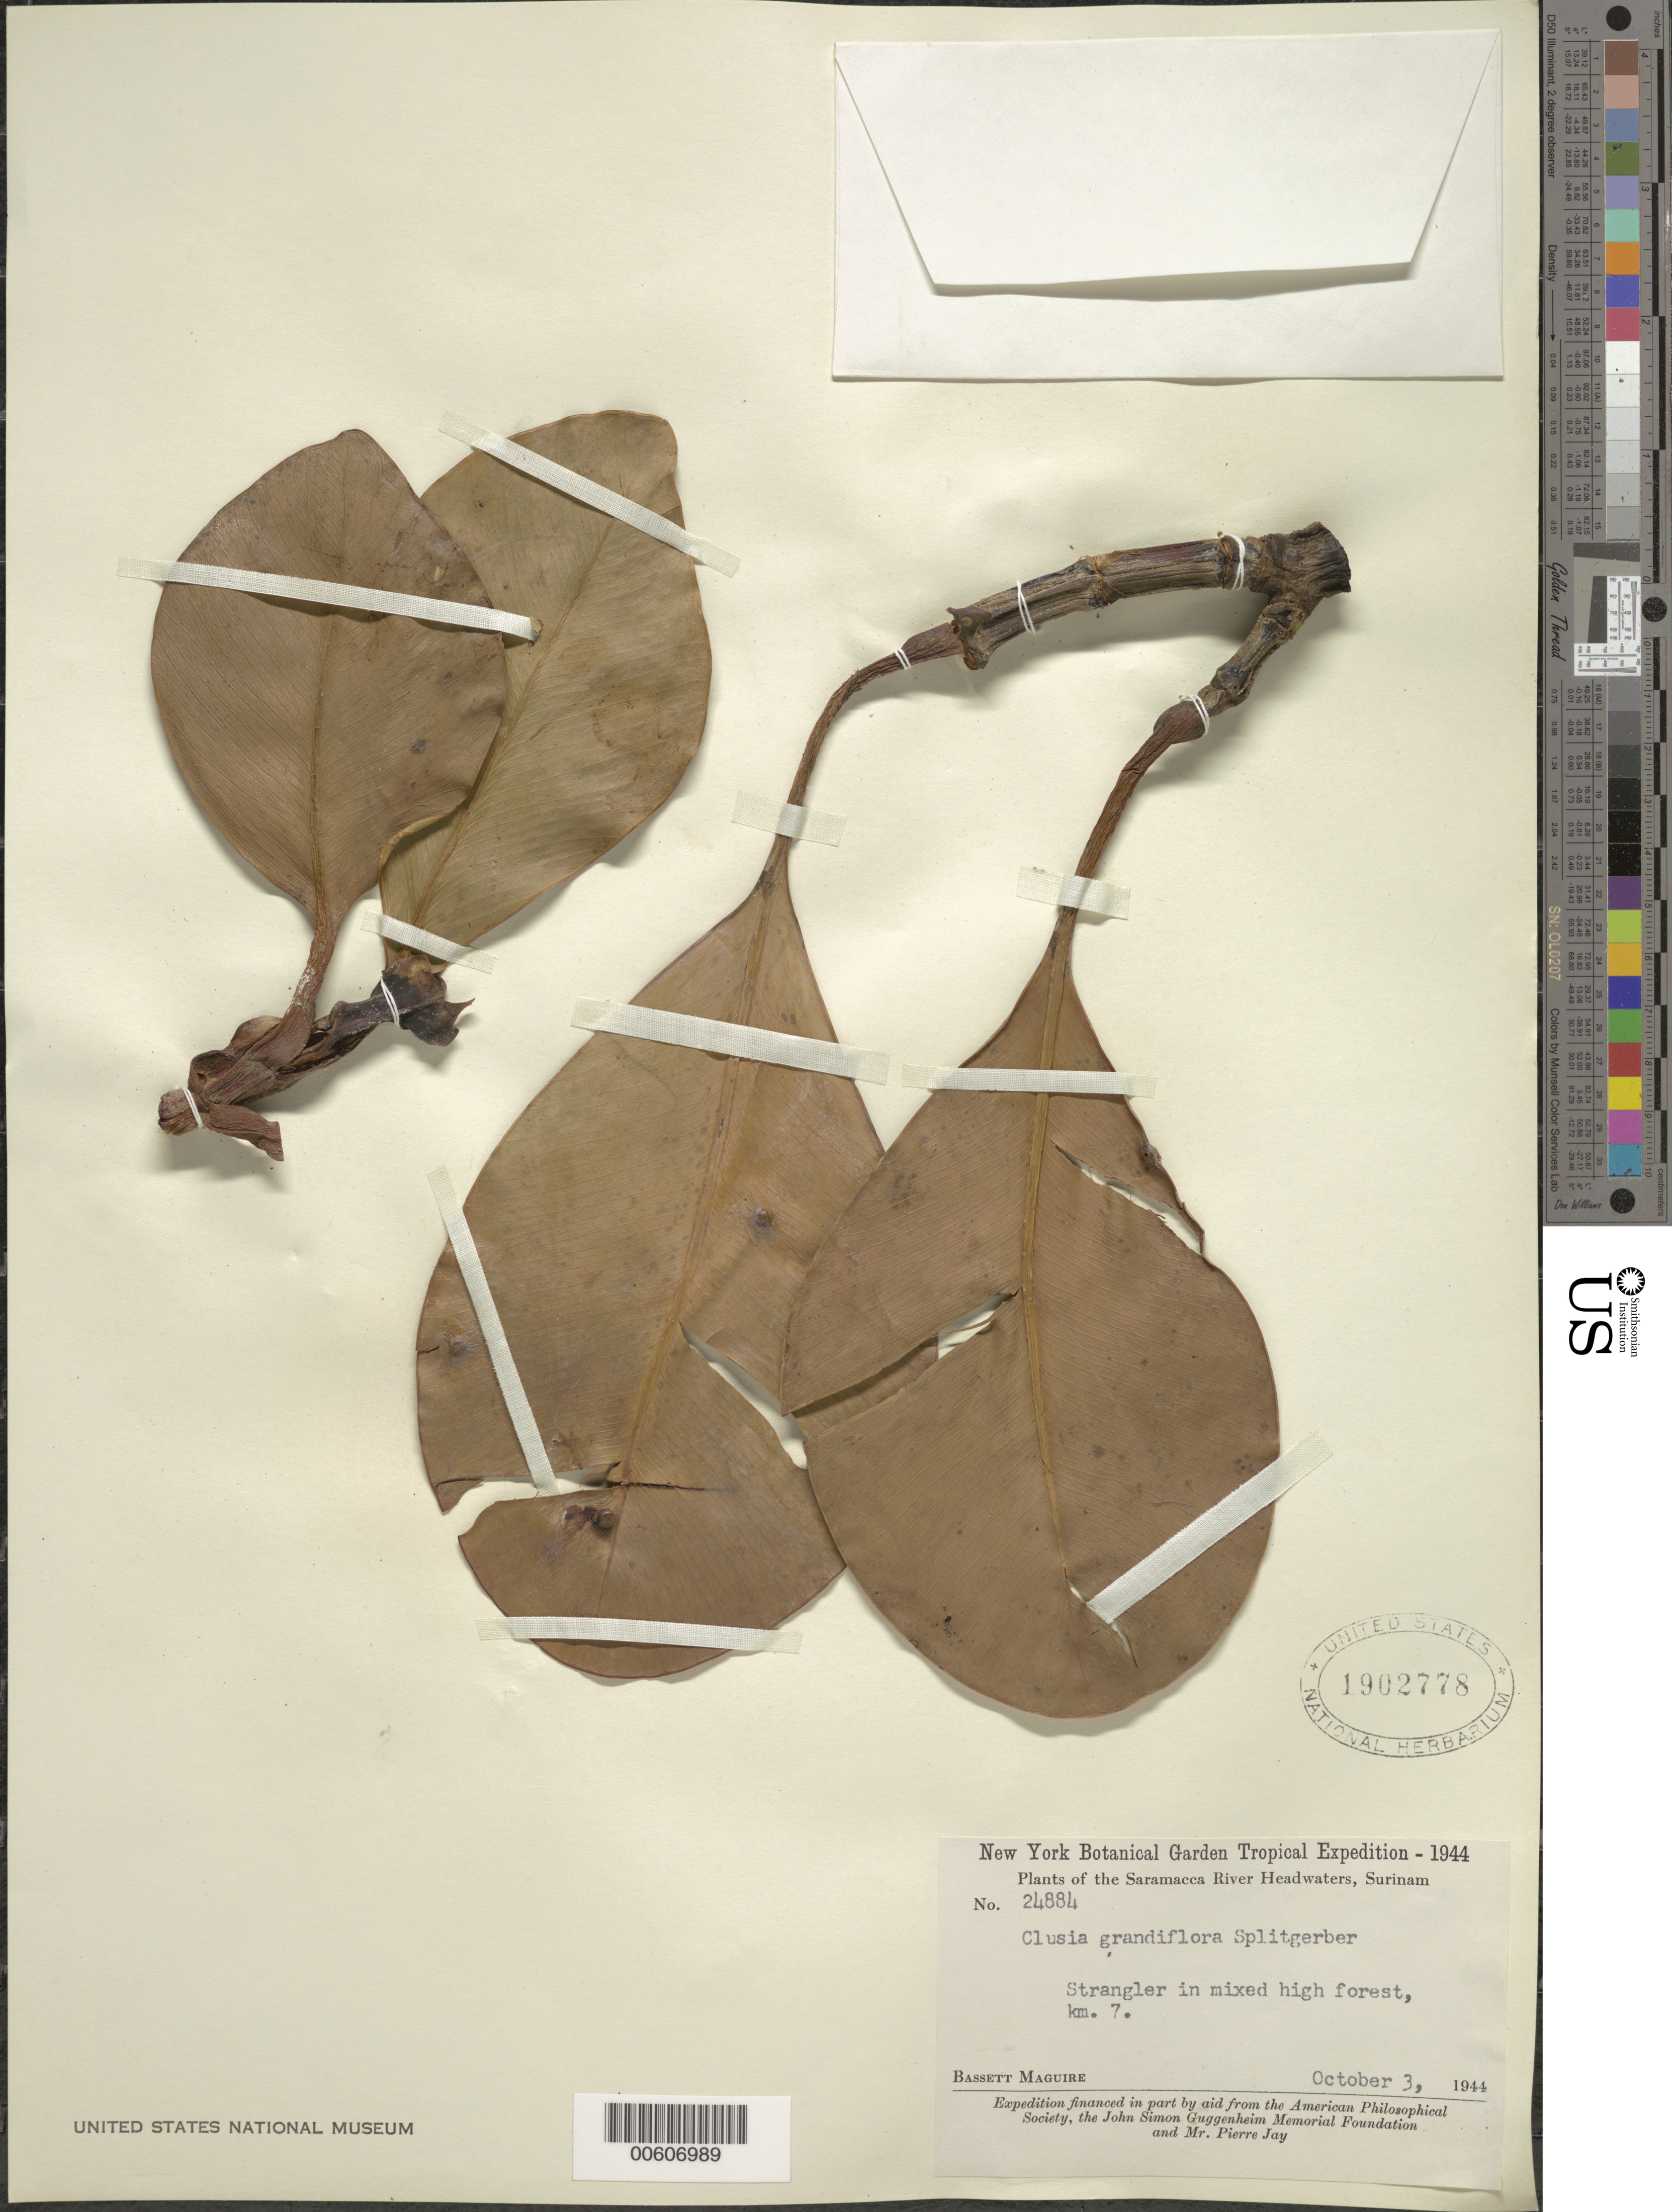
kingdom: Plantae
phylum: Tracheophyta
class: Magnoliopsida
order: Malpighiales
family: Clusiaceae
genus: Clusia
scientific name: Clusia grandiflora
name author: Splitg.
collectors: B. Maguire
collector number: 24884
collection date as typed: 3-Oct-44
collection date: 1944-10-03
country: Suriname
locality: Saramacca River, vicinity of Camp no. 2, km 7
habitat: Mixed high forest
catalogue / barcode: US 1902778